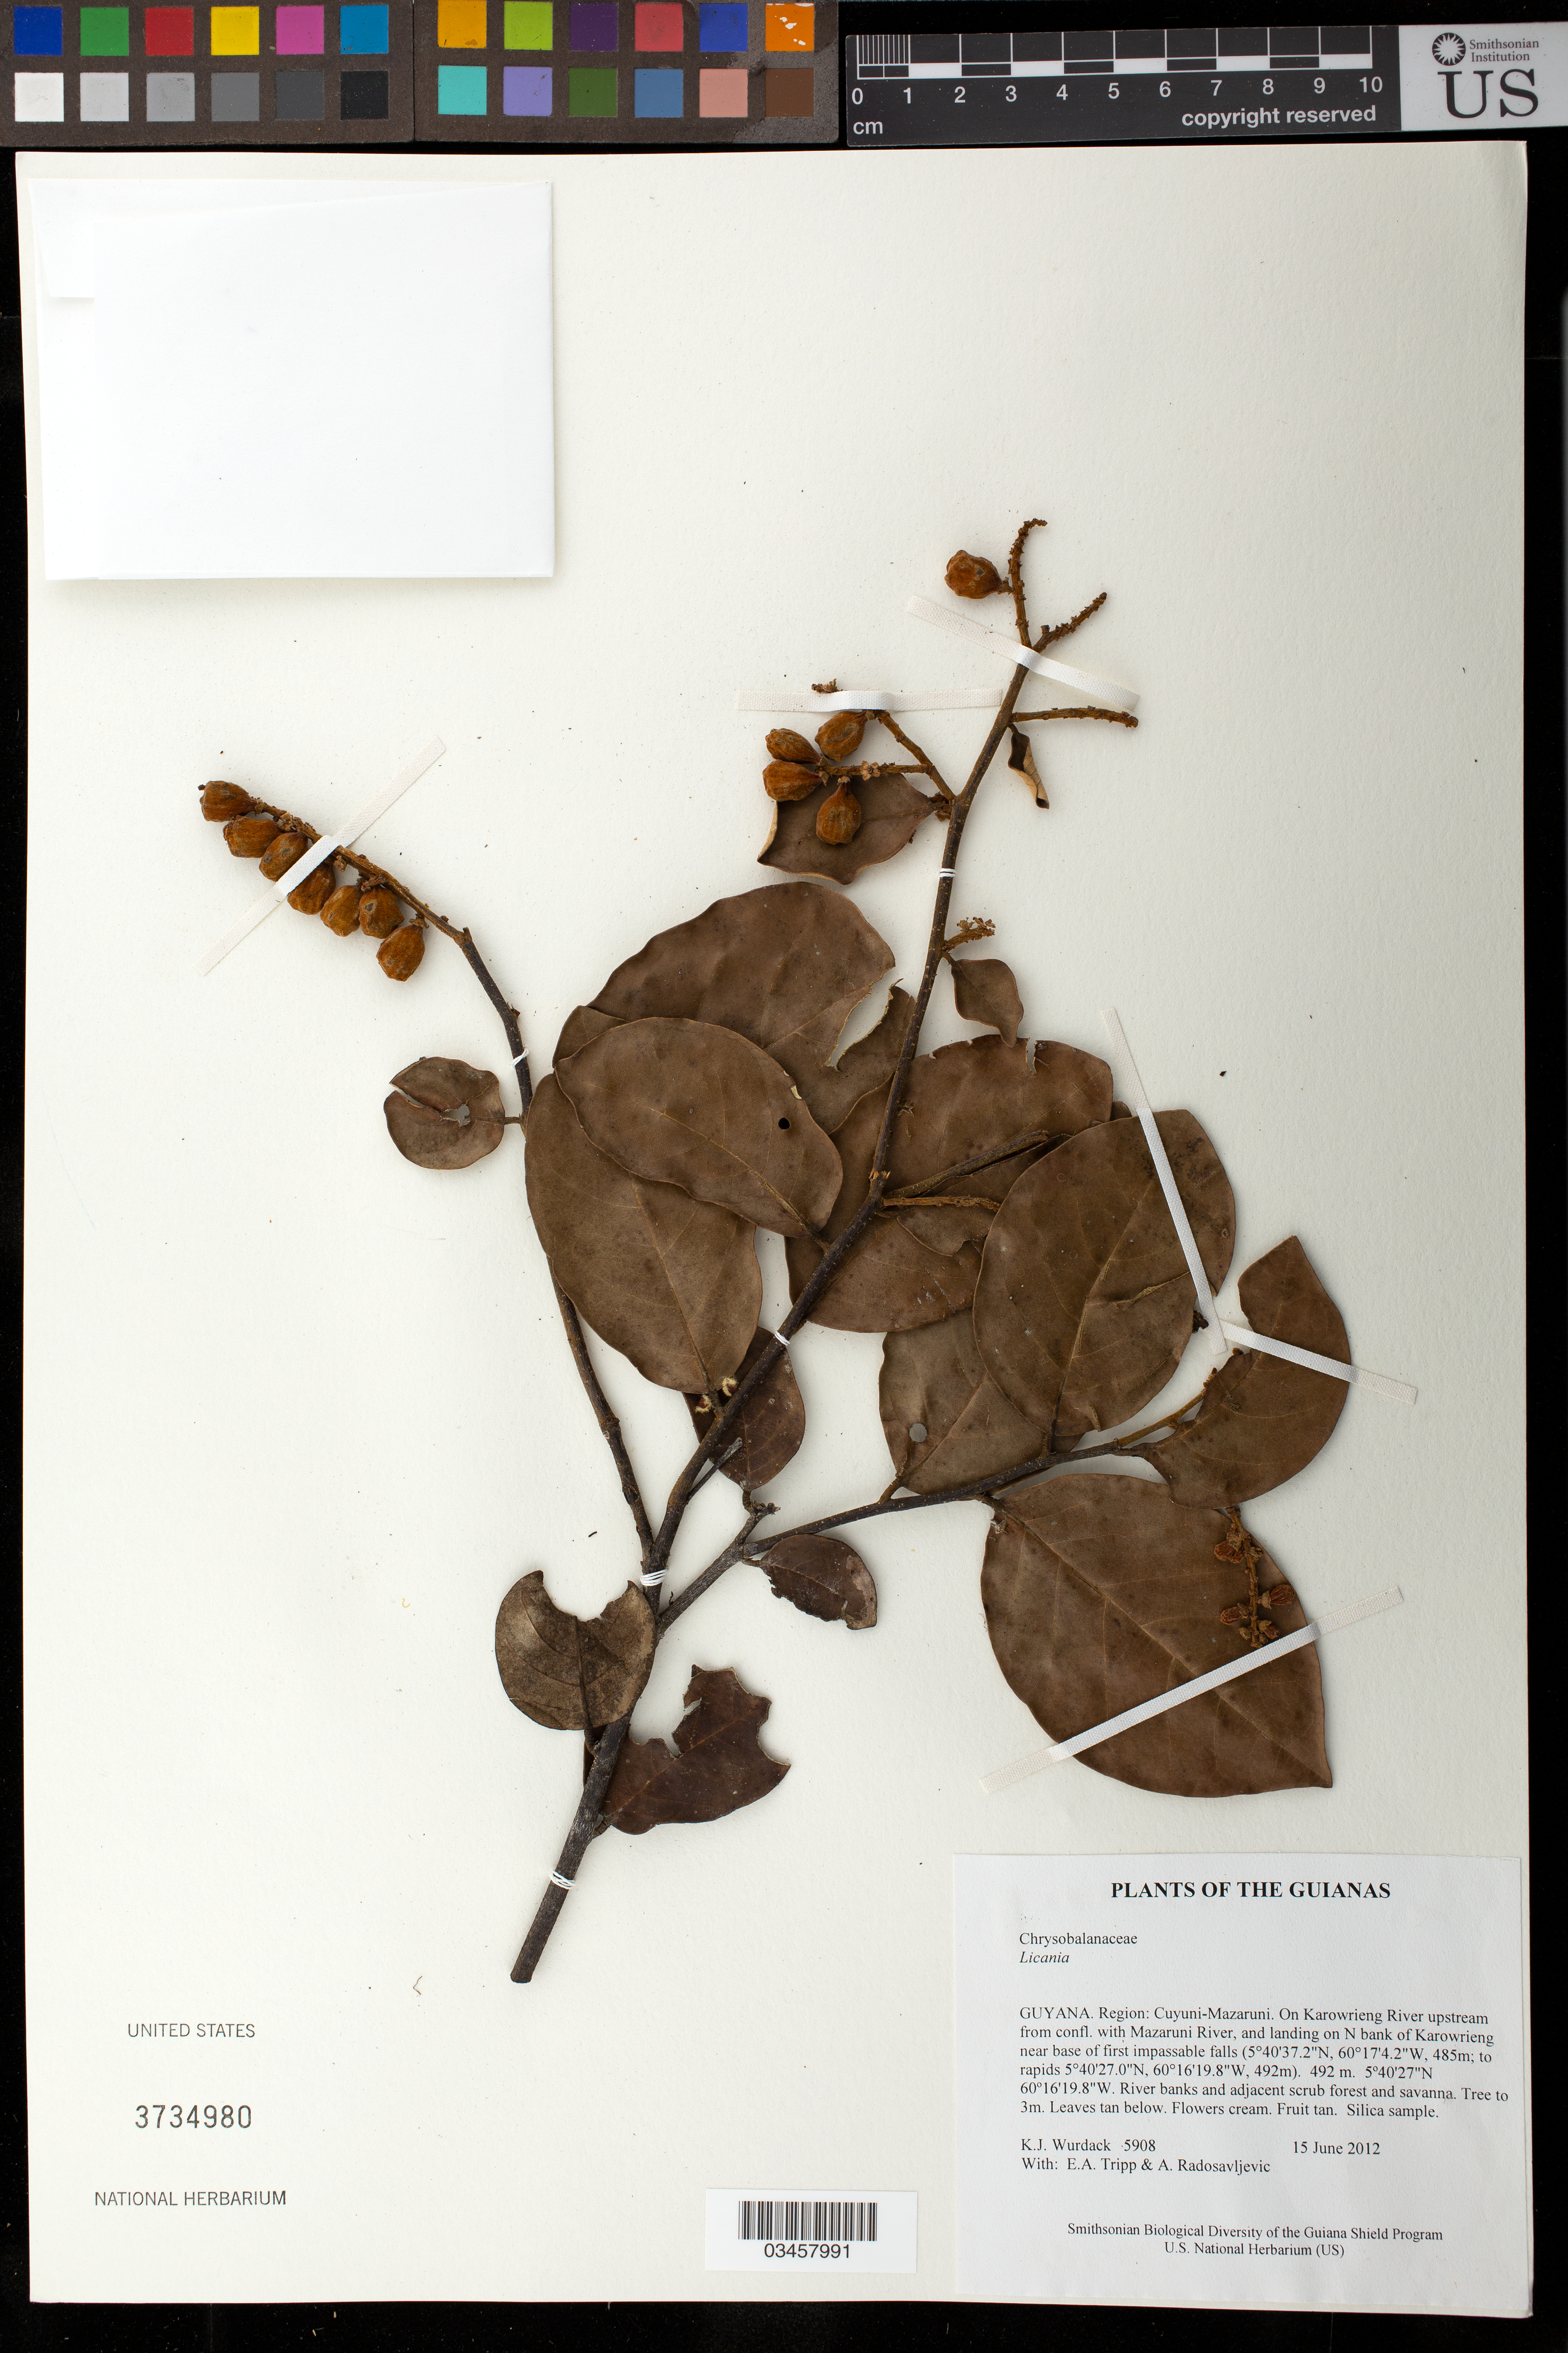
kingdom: Plantae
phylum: Tracheophyta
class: Magnoliopsida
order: Malpighiales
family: Chrysobalanaceae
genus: Licania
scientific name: Licania sp.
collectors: K. Wurdack, E. Tripp & A. Radosavljevic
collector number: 5908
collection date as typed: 15 June 2012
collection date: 2012-06-15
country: Guyana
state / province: Cuyuni-Mazaruni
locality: On Karowrieng River upstream from confl. with Mazaruni River, and landing on N bank of Karowrieng near base of first impassable falls (5°40'37.2"N, 60°17'4.2"W, 485m; to rapids 5°40'27.0"N, 60°16'19.8"W, 492m)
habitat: River banks and adjacent scrub forest and savanna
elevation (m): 492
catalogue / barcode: US 3734980